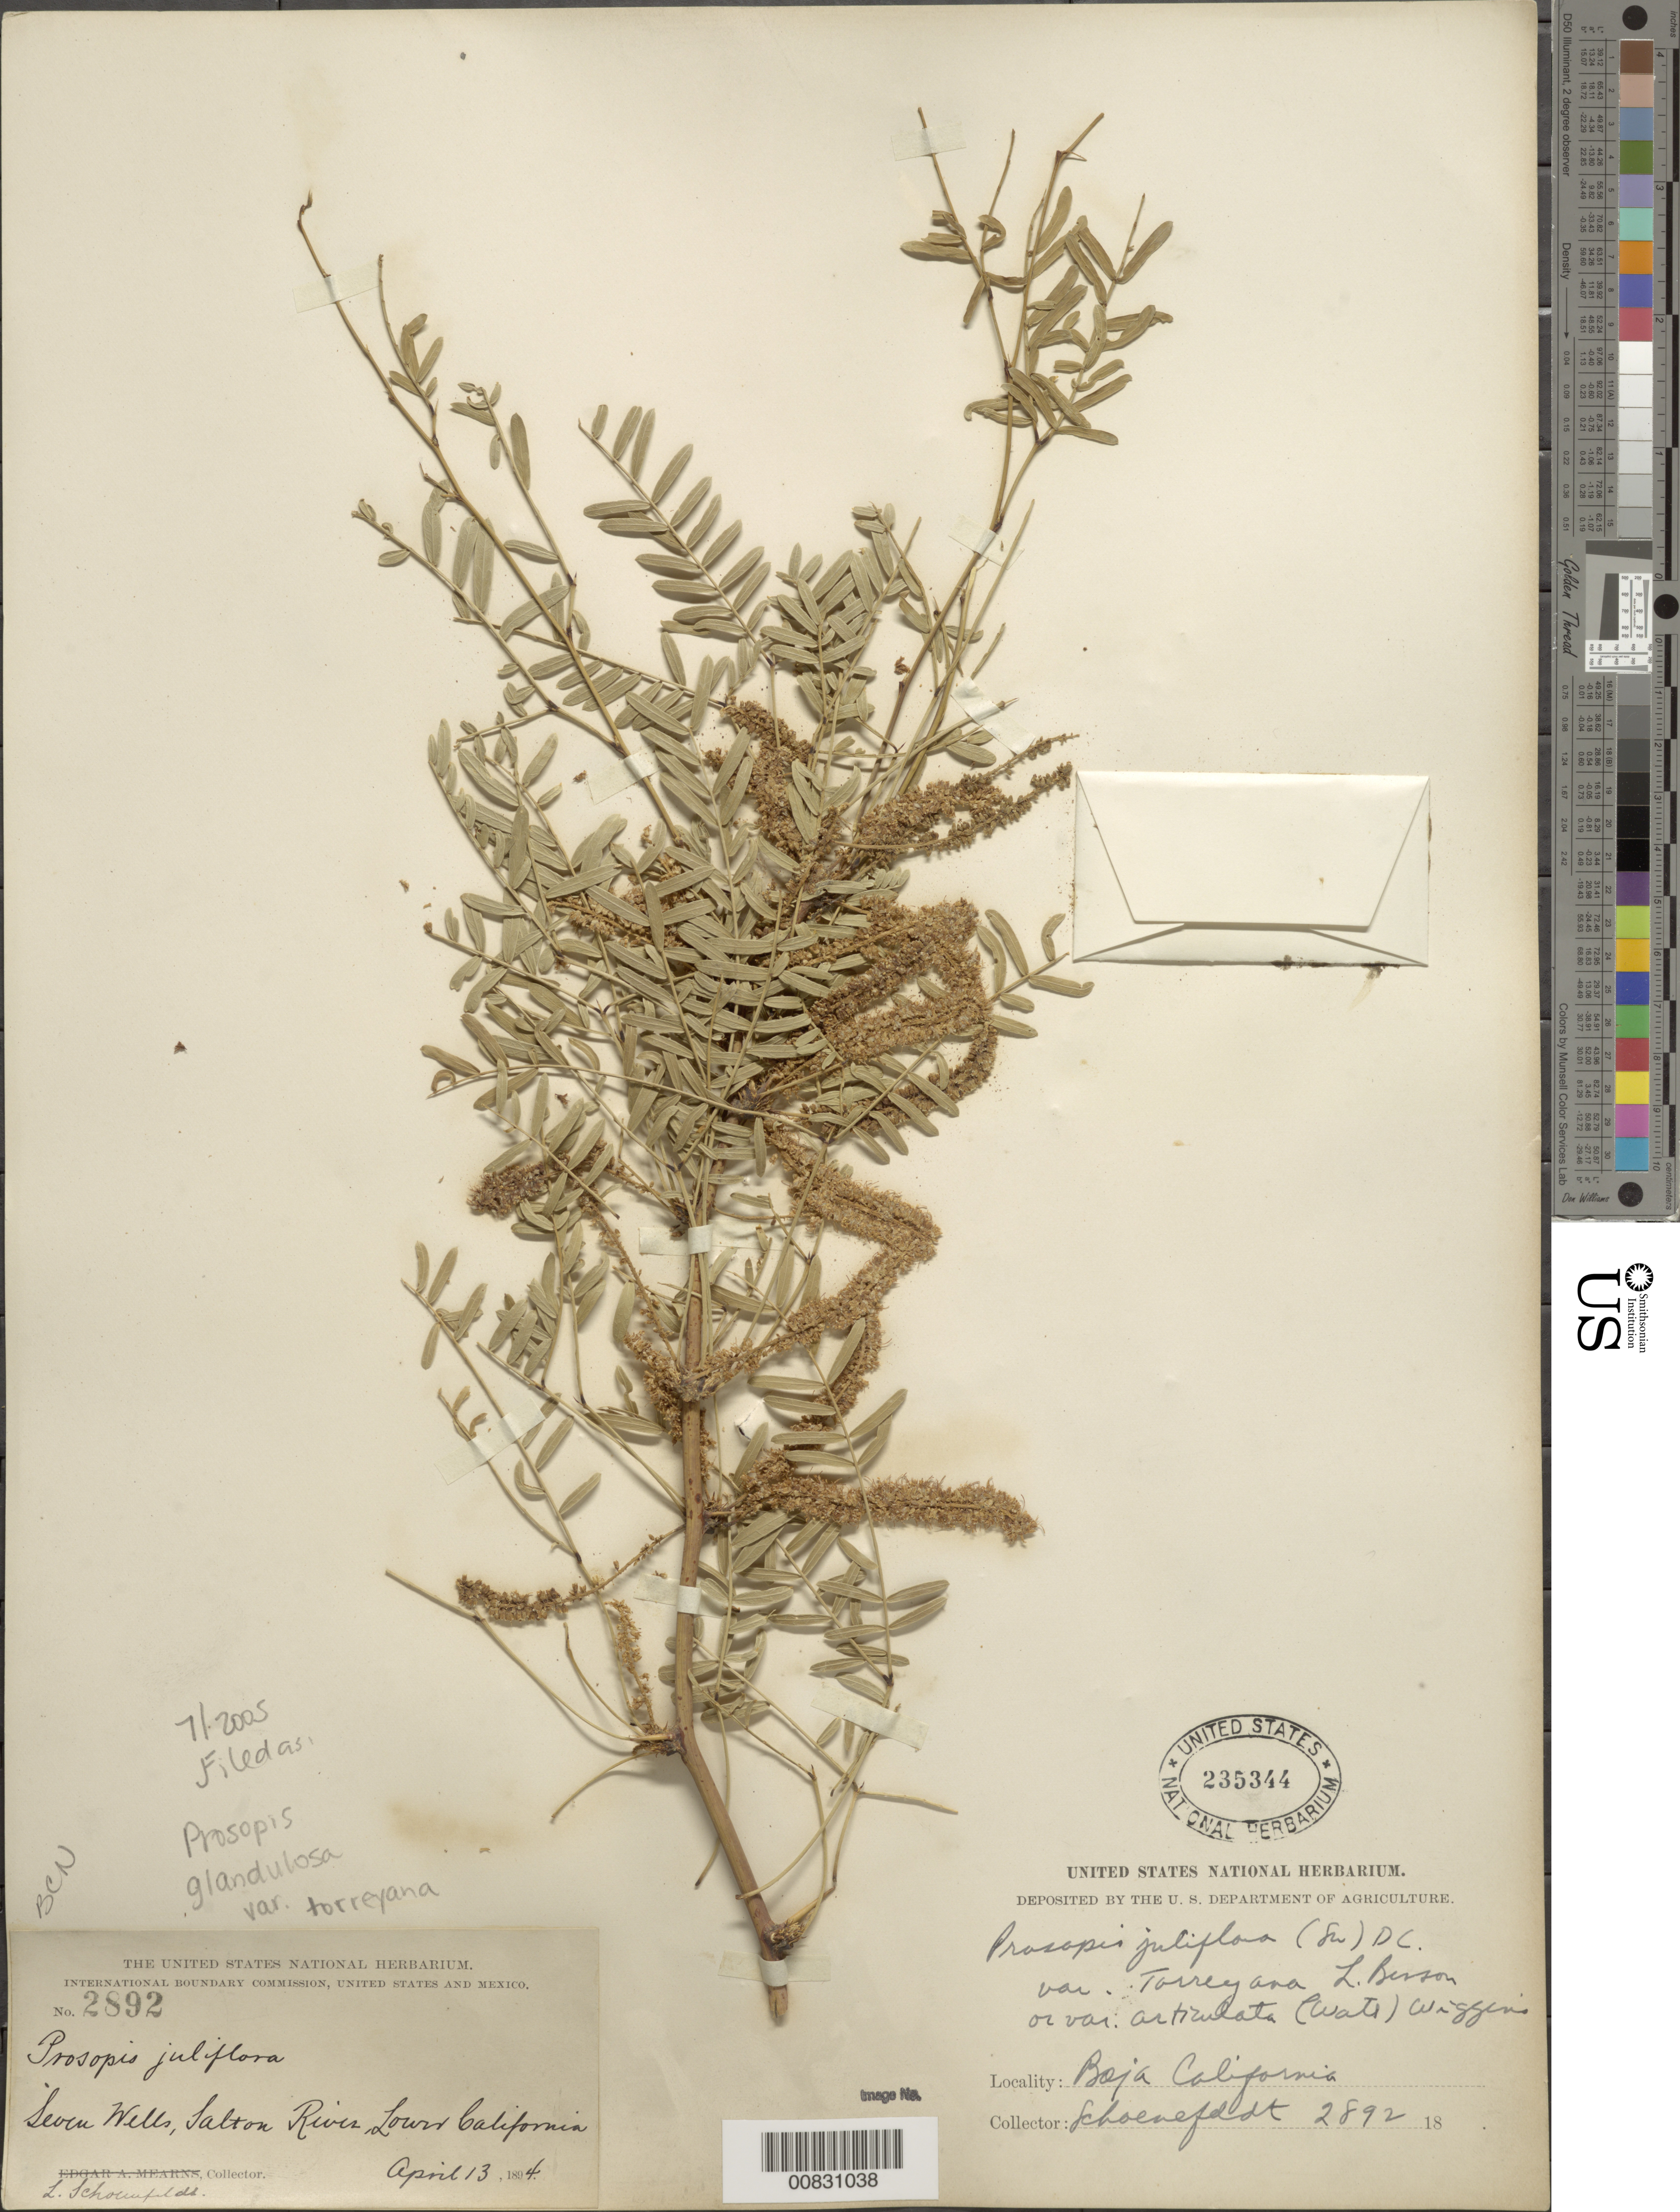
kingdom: Plantae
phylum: Tracheophyta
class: Magnoliopsida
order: Fabales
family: Fabaceae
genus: Neltuma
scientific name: Neltuma odorata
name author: (Torr. & Frém.) C. E. Hughes & G.P. Lewis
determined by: Strong, Mark T., (BOT), Smithsonian Institution - National Museum of Natural History (UNITED STATES)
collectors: L. Schoenfeldt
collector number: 2892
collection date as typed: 13 Apr 1894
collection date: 1894-04-13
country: Mexico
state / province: Baja California Norte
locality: Seven Wells, Salton River, Baja California.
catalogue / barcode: US 235344